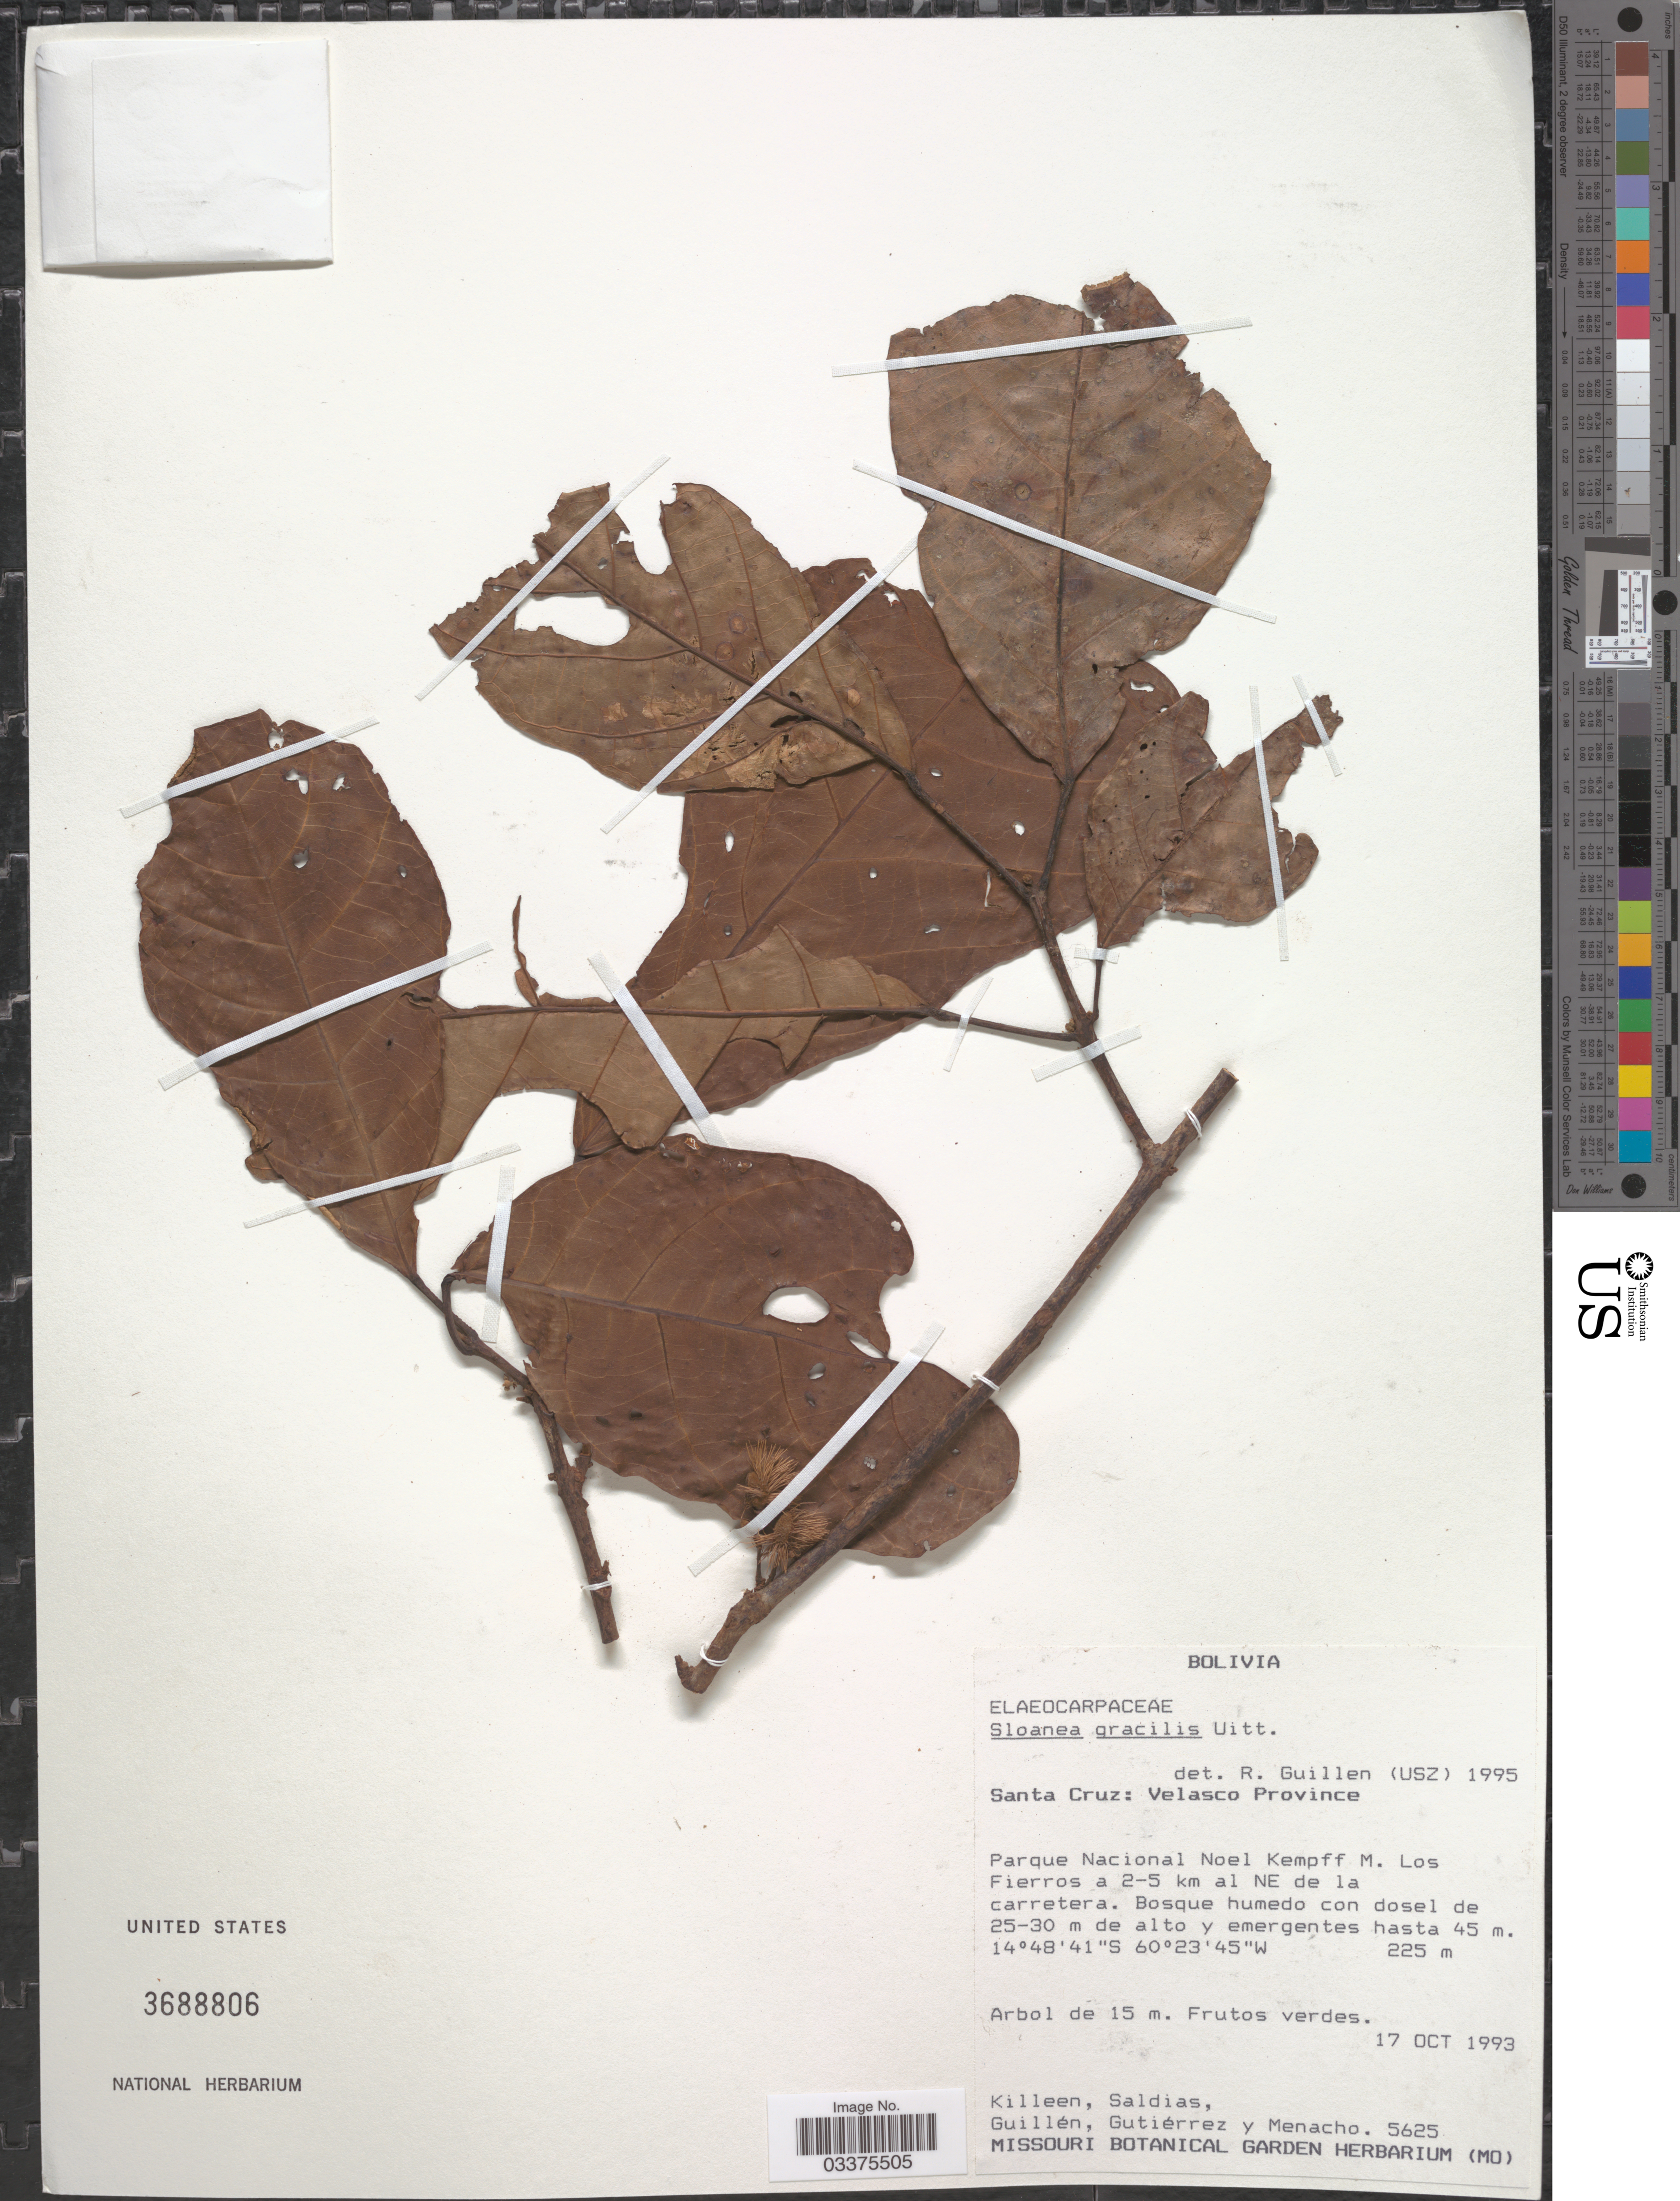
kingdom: Plantae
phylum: Tracheophyta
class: Magnoliopsida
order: Oxalidales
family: Elaeocarpaceae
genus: Sloanea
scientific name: Sloanea gracilis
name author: Uittien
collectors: Killeen, --, -. Saldias, -- Guillen, -. Gutierrez & Menacho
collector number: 5625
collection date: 1993-10-17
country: Bolivia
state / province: Santa Cruz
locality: Velasco Province, Parque Nacional Noel Kempff M. Los Fierros a 2-5 km al NE de la carretera.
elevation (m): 225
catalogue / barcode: US 3688806